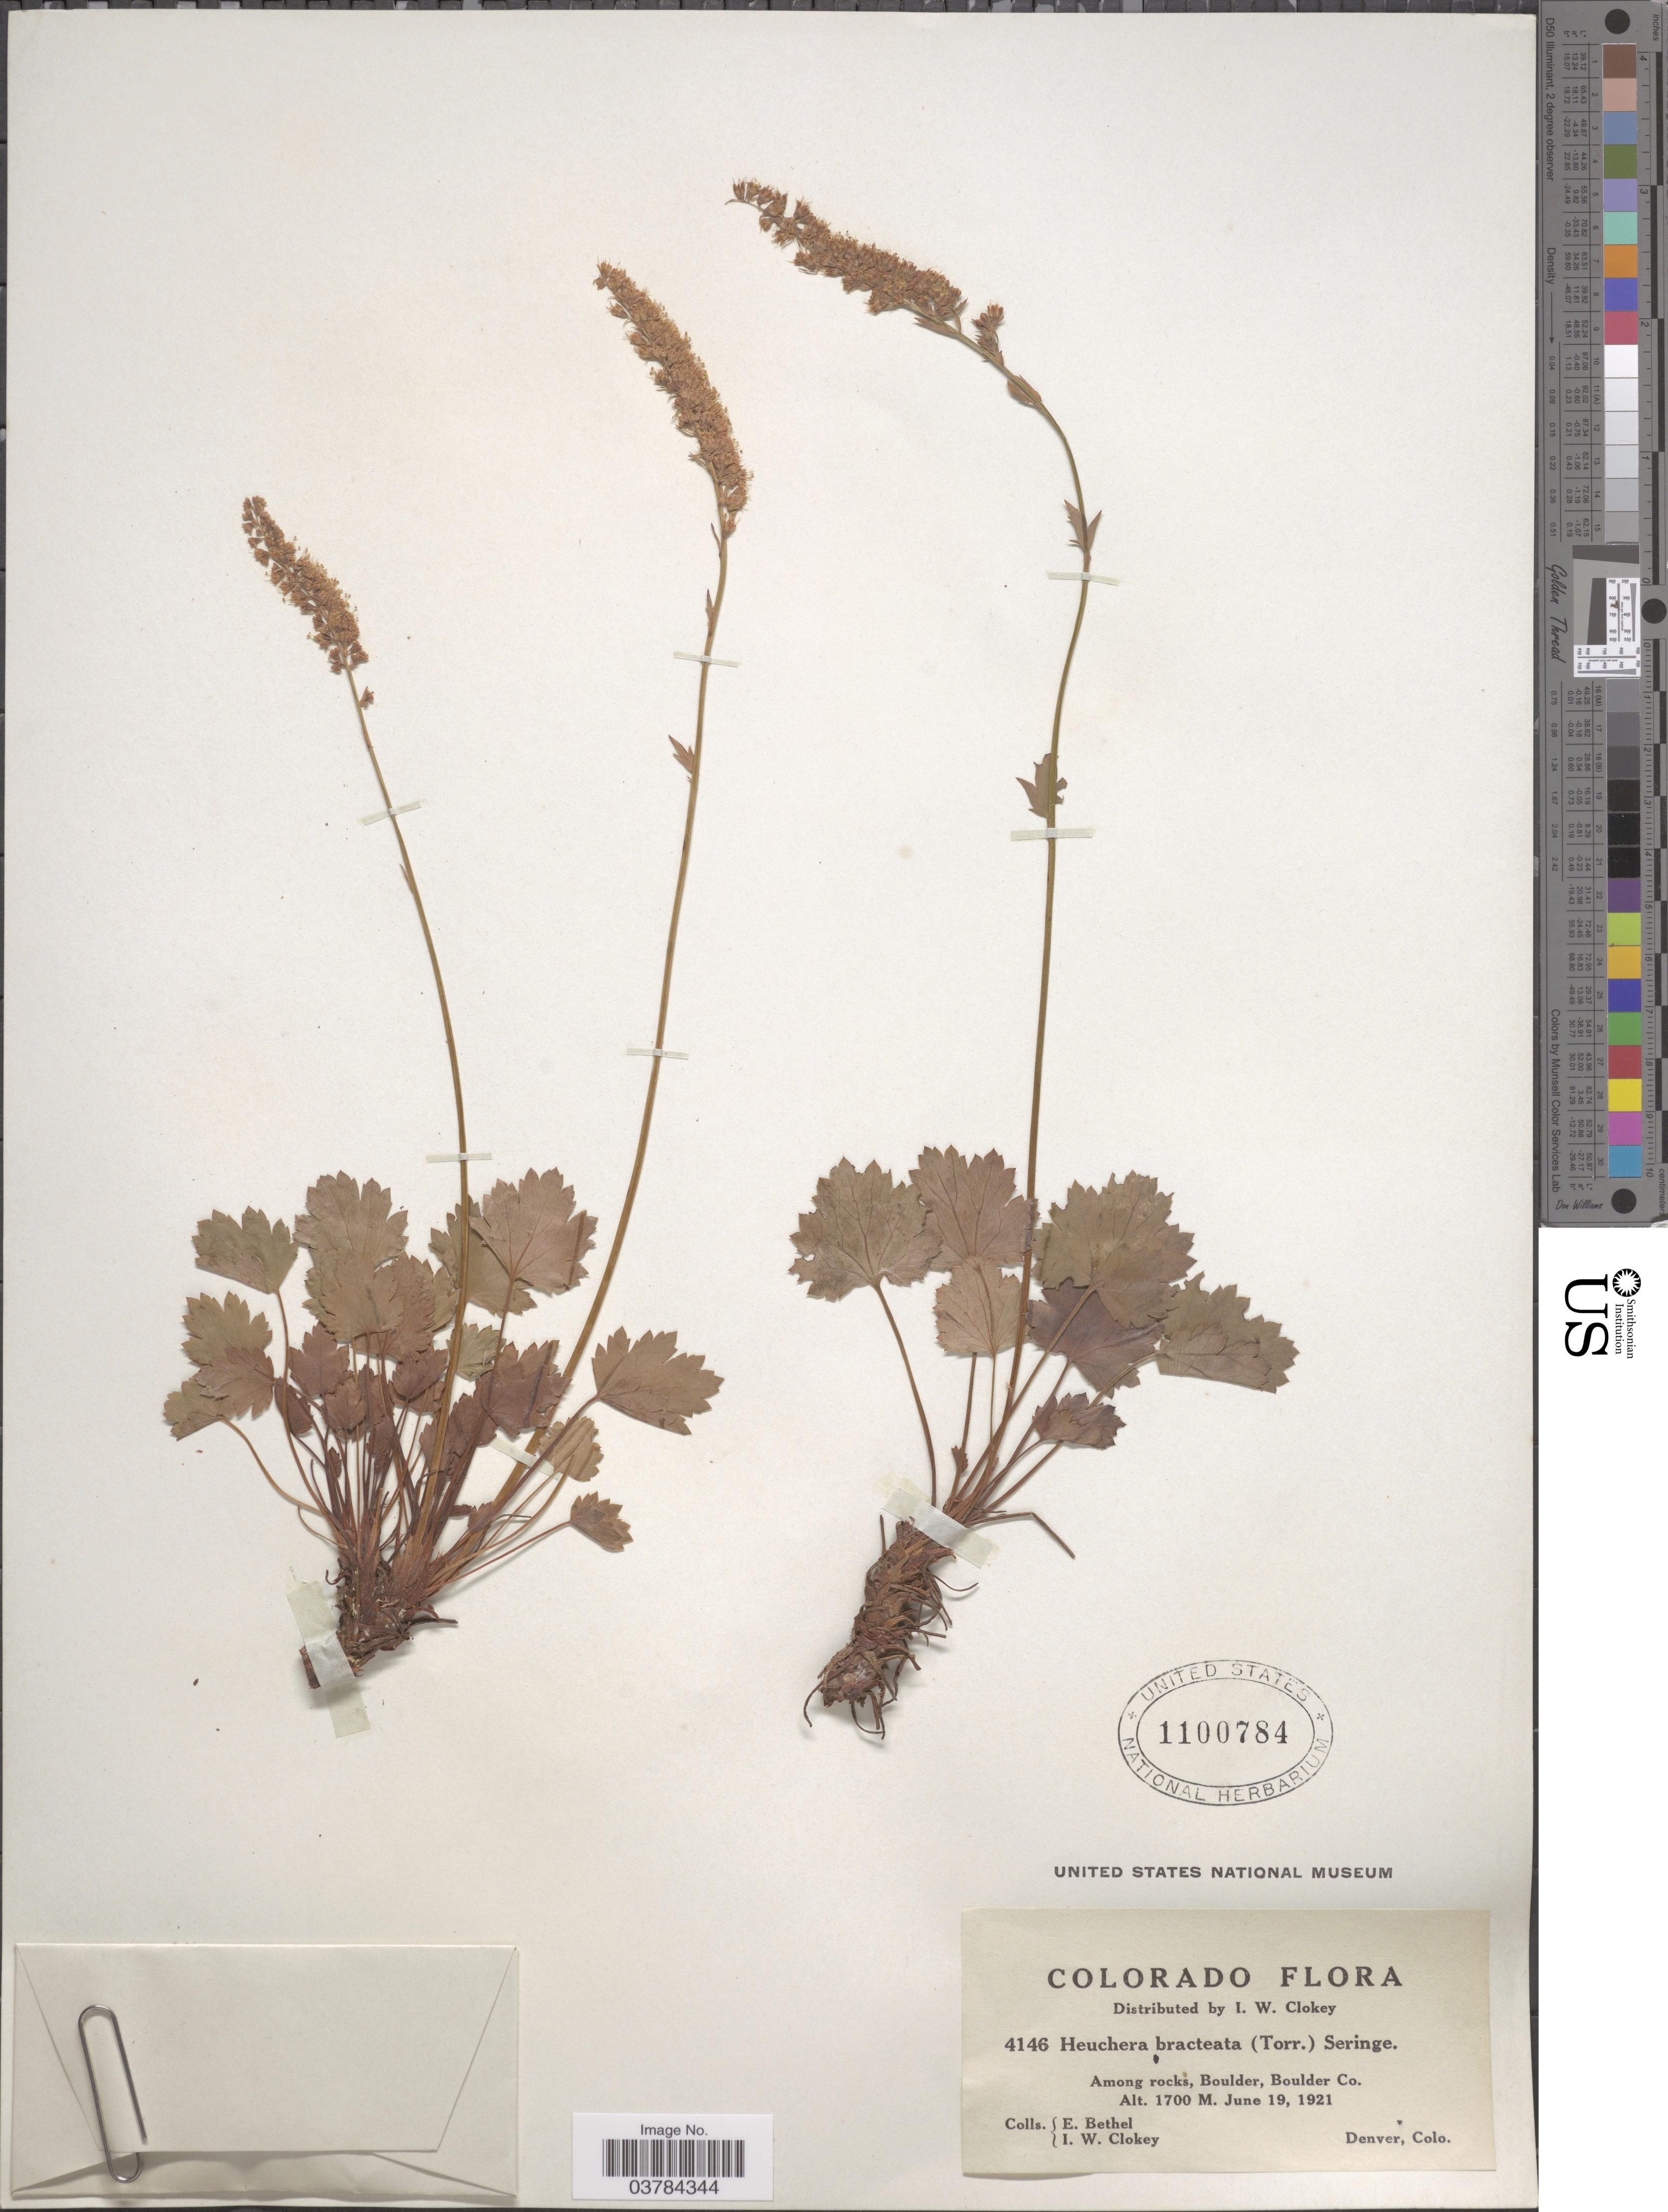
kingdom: Plantae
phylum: Tracheophyta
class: Magnoliopsida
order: Saxifragales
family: Saxifragaceae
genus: Heuchera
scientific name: Heuchera bracteata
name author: (Torr.) Ser.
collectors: E. Bethel & I. W. Clokey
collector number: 4146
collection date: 1921-06-19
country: United States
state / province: Colorado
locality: Boulder, Boulder Co.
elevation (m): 1700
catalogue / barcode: US 1100784